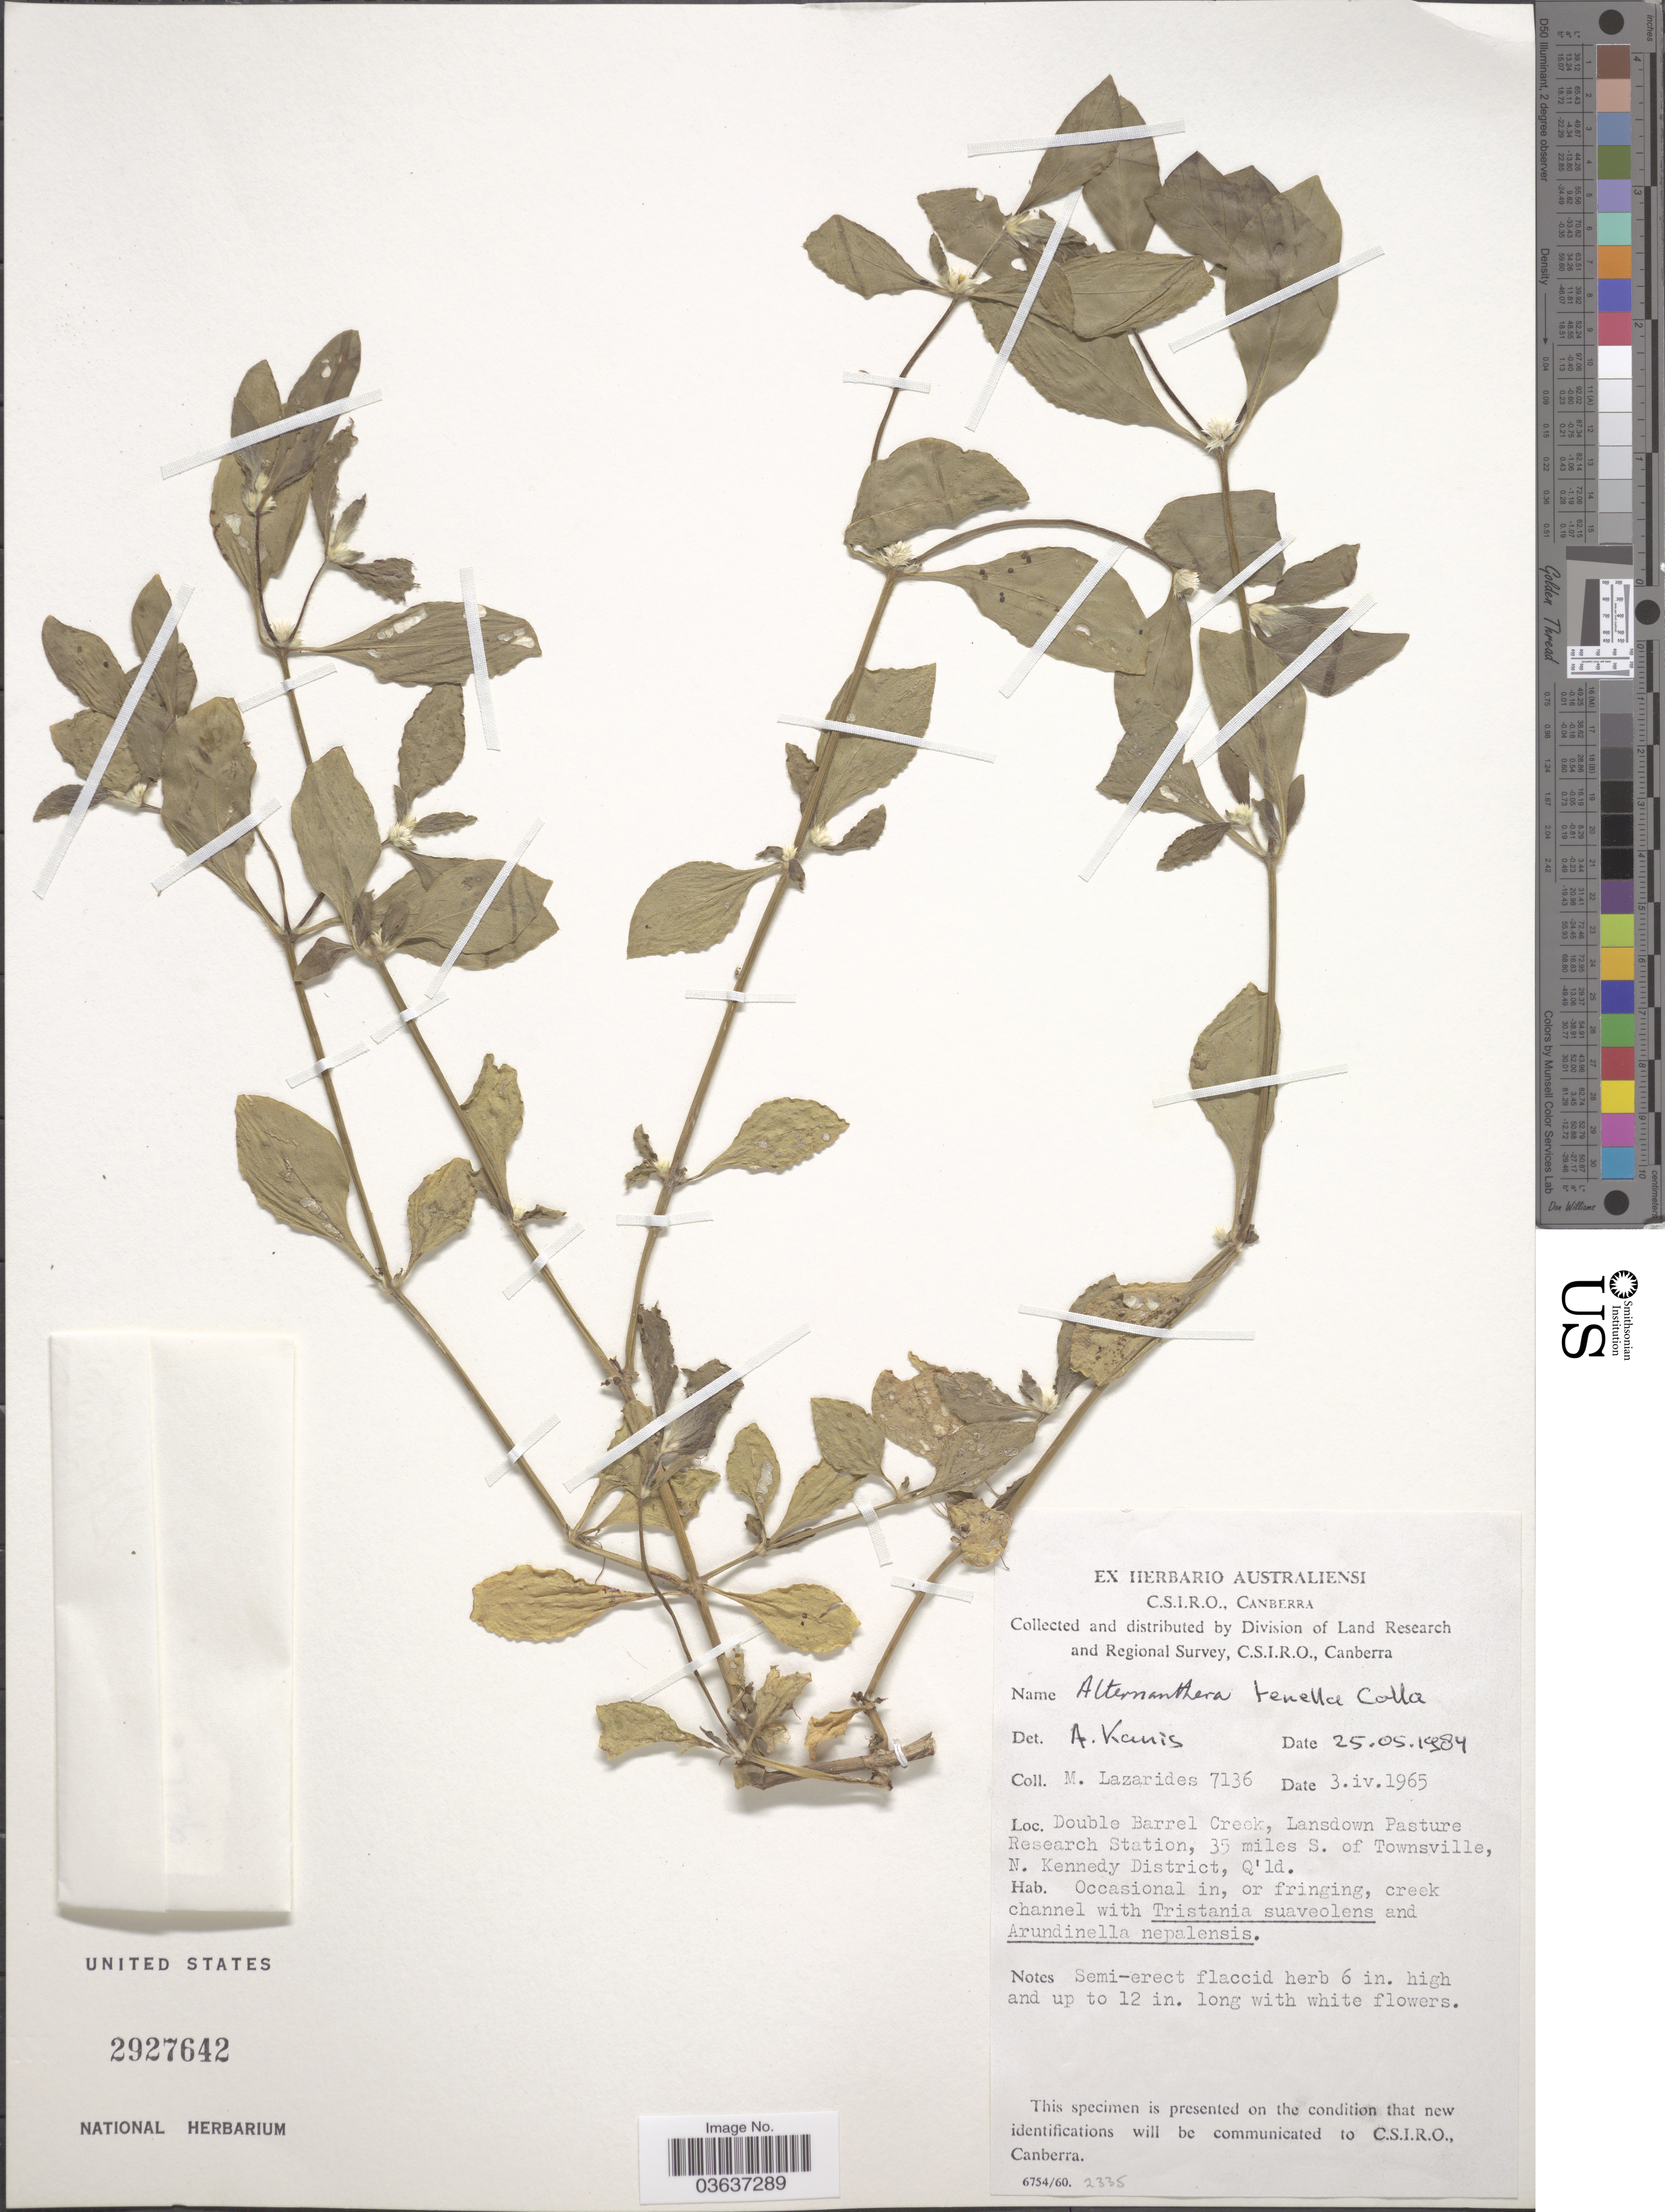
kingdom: Plantae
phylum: Tracheophyta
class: Magnoliopsida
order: Caryophyllales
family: Amaranthaceae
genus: Alternanthera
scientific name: Alternanthera tenella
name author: Colla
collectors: M. Lazarides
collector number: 7136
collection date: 1965-04-03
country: Australia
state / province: Queensland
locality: Double Barrel Creek, Lansdown Pasture Research Station, 35 miles S. of Townsville, N. Kennedy District.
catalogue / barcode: US 2927642